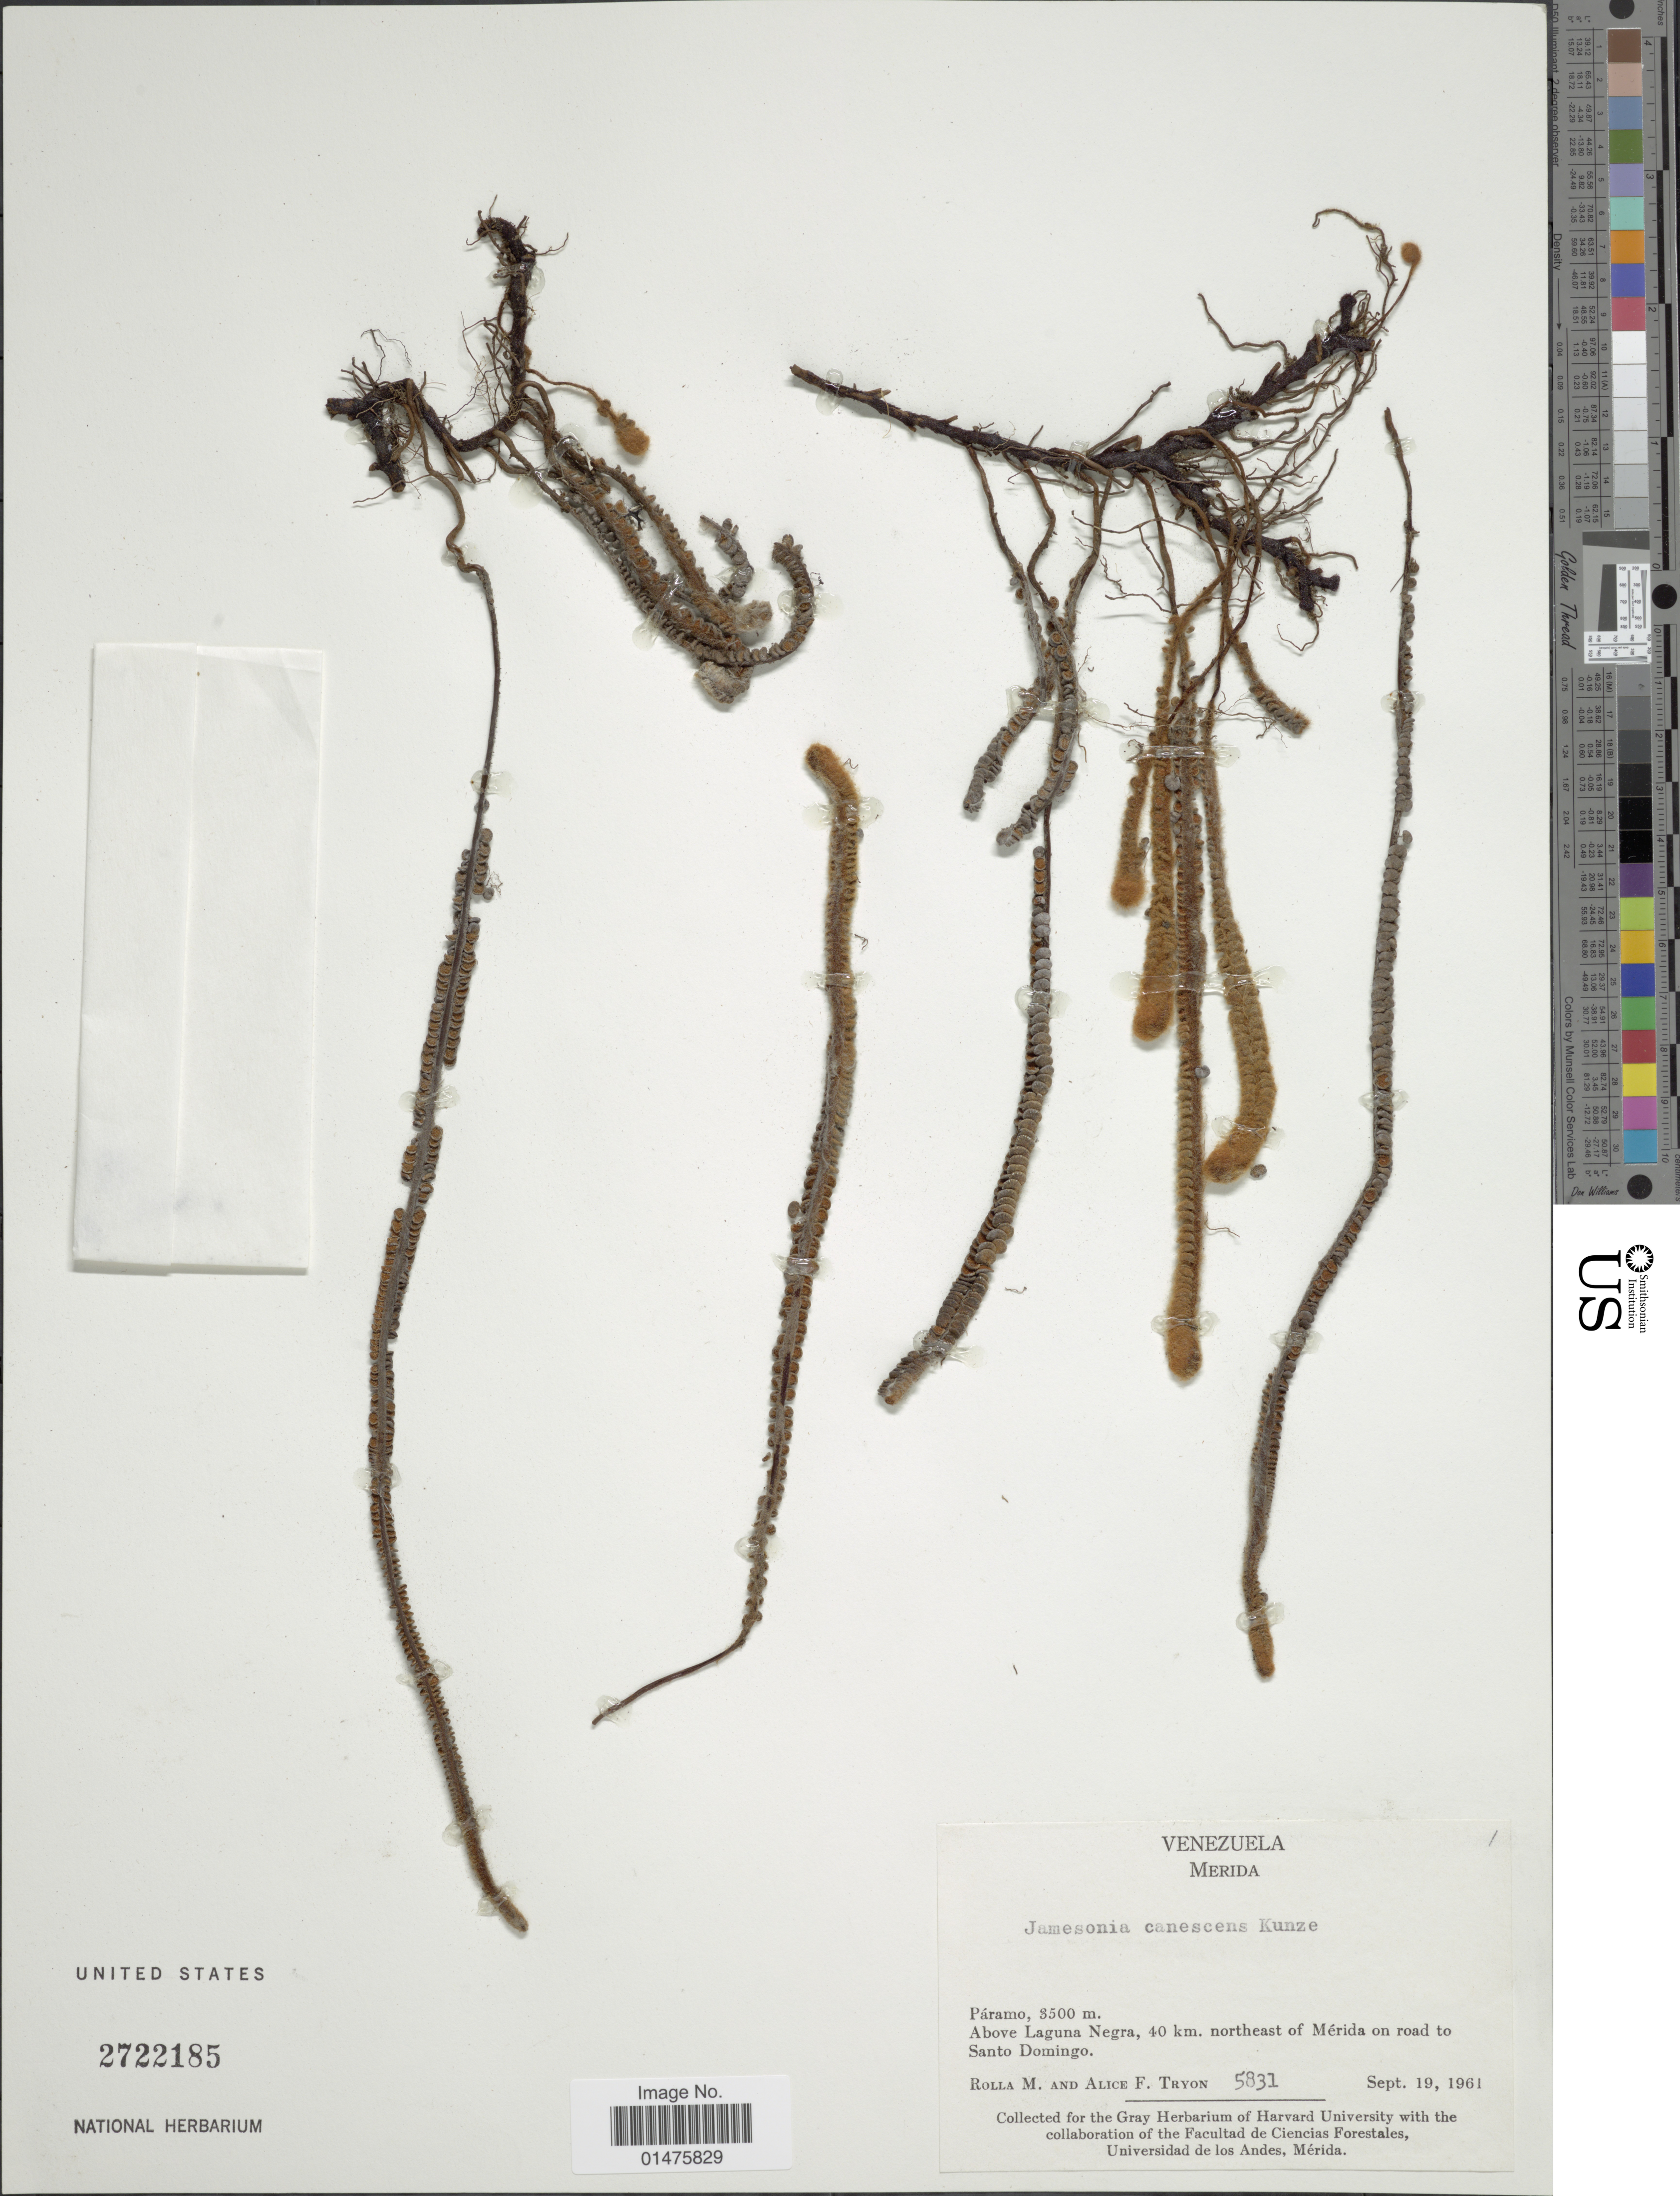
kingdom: Plantae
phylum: Tracheophyta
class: Polypodiopsida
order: Polypodiales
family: Pteridaceae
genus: Jamesonia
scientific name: Jamesonia canescens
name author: Kunze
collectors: R. M. Tryon & A. F. Tryon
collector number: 5831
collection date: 1961-09-19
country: Venezuela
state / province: Mérida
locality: Páramo, Above Laguna Negra, 40 km. northeast of Mérida on road to Santo Domingo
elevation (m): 3500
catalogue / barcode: US 2722185